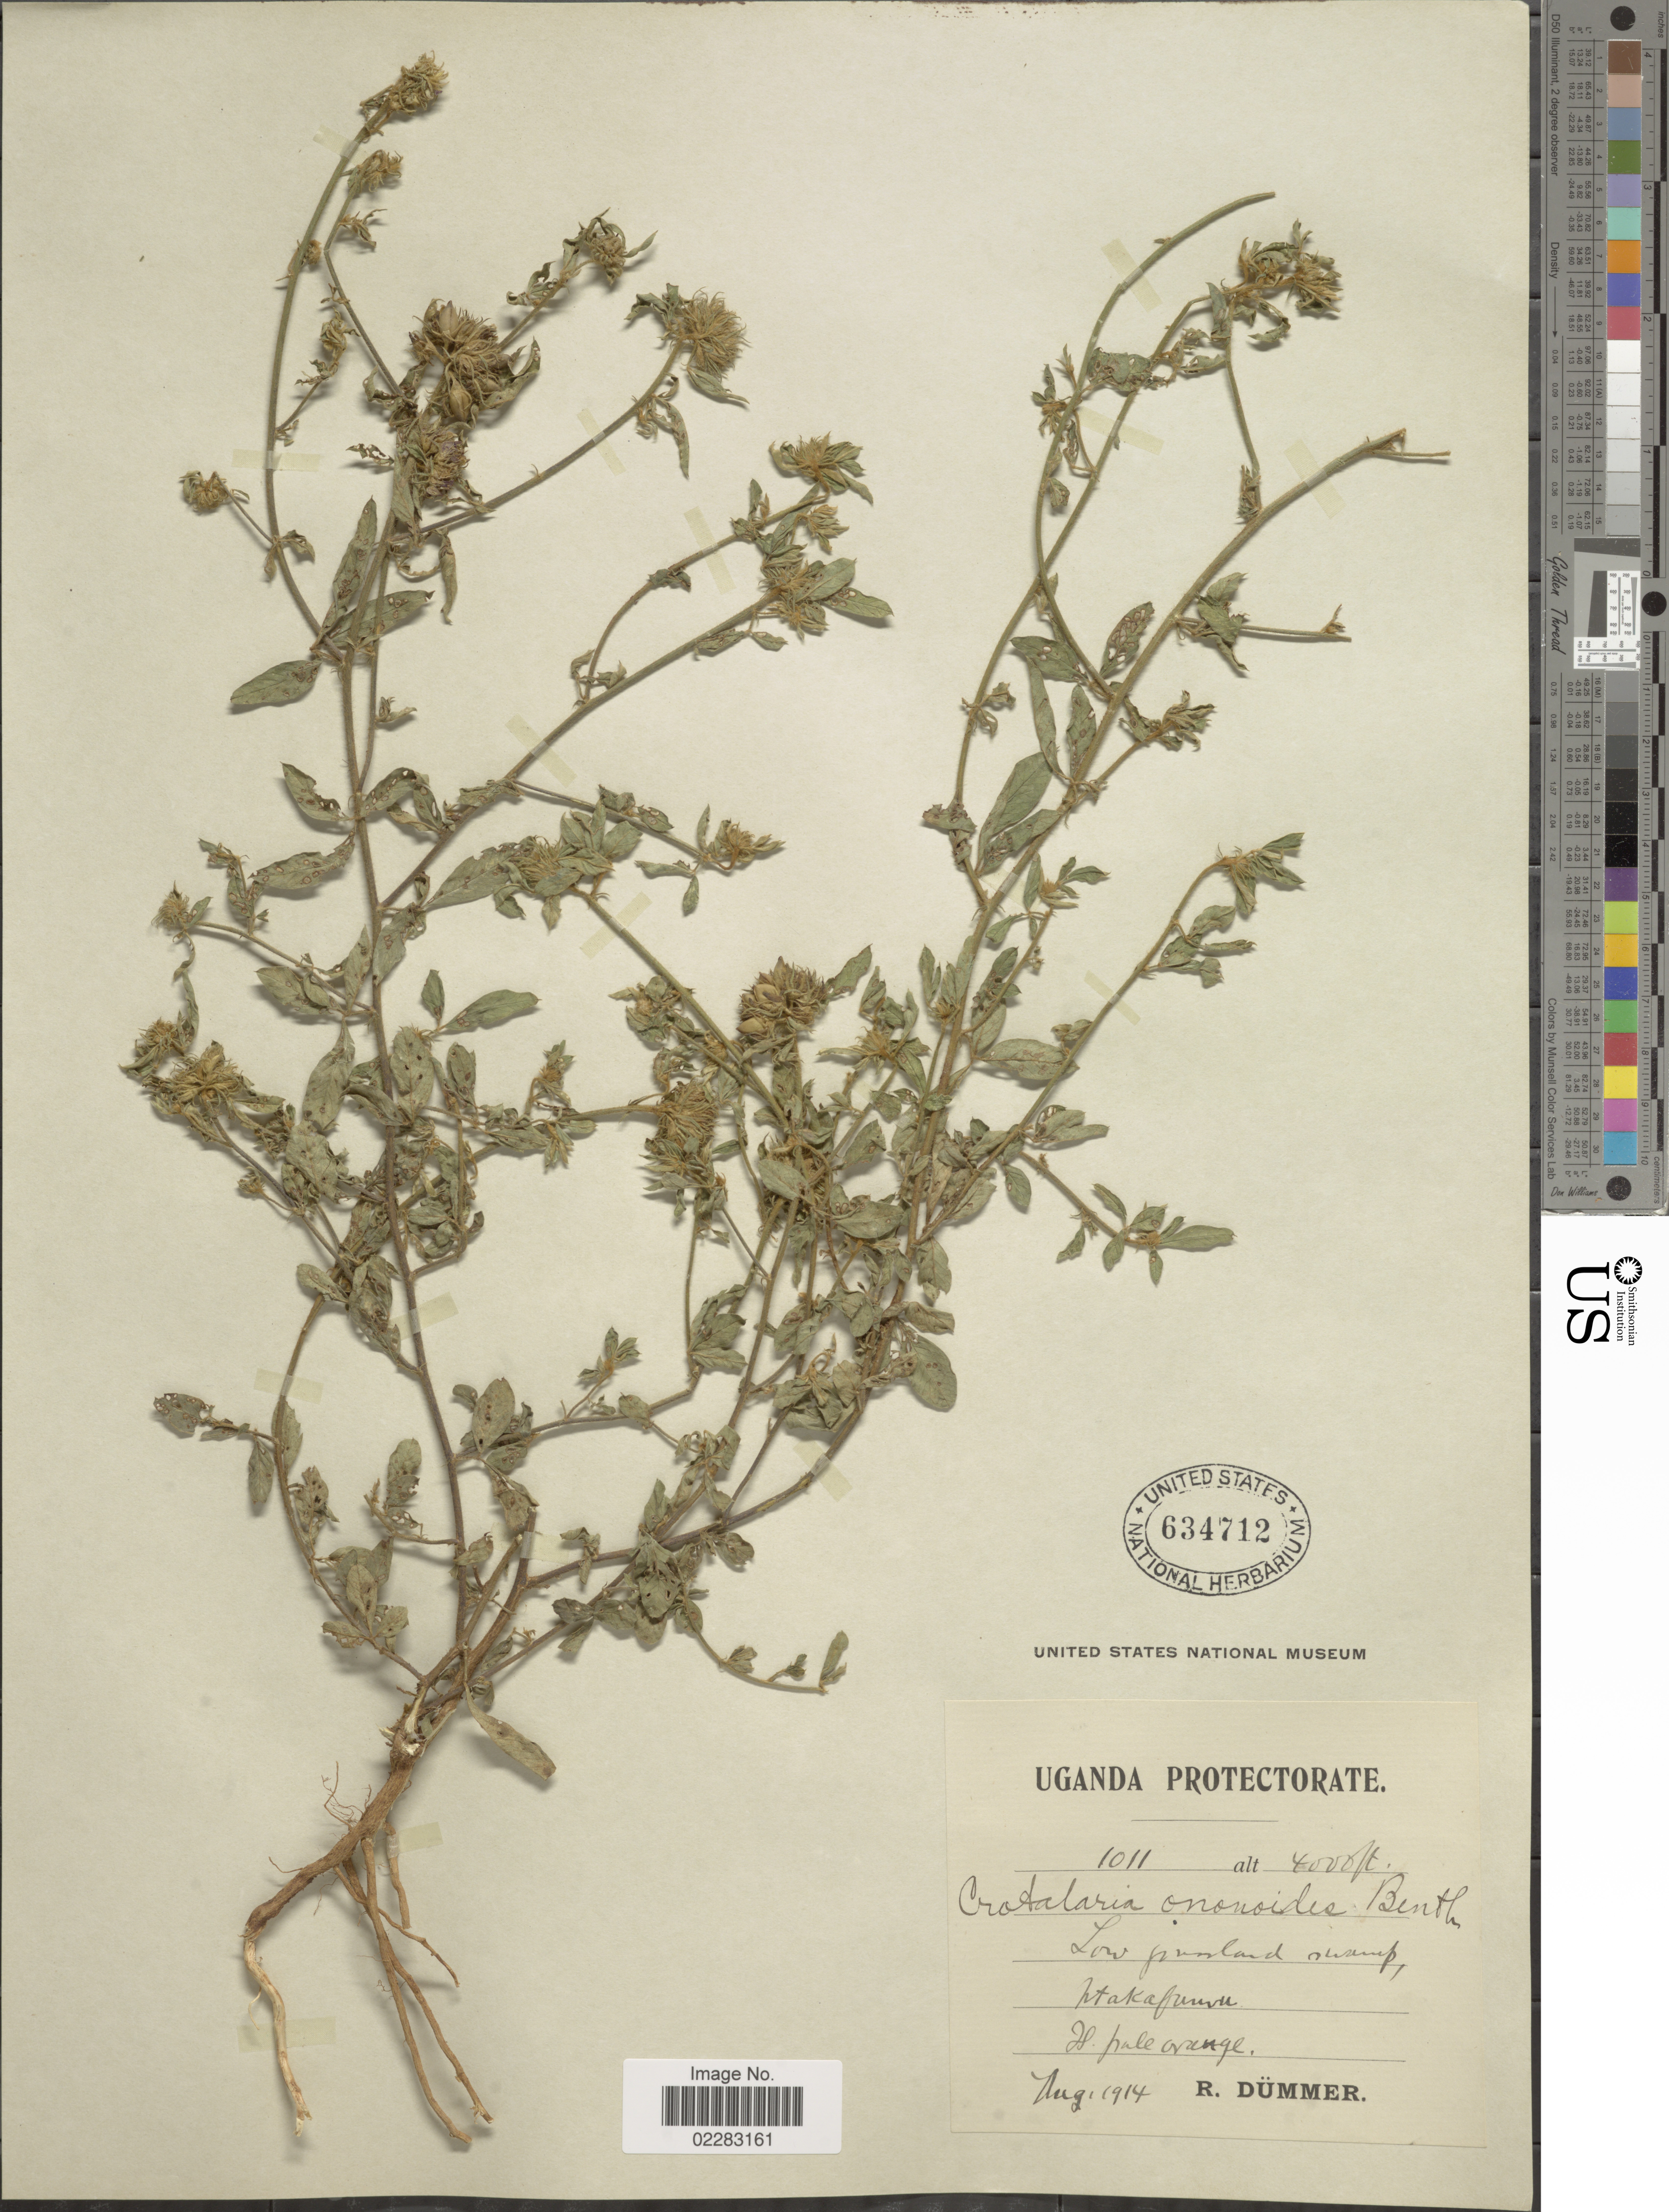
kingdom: Plantae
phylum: Tracheophyta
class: Magnoliopsida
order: Fabales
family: Fabaceae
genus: Crotalaria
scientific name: Crotalaria ononoides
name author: Benth.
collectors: R. A. Dümmer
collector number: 1011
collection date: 1914-08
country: Uganda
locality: Low grassland swamp, Ntakafunvu.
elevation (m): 1219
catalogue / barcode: US 634712